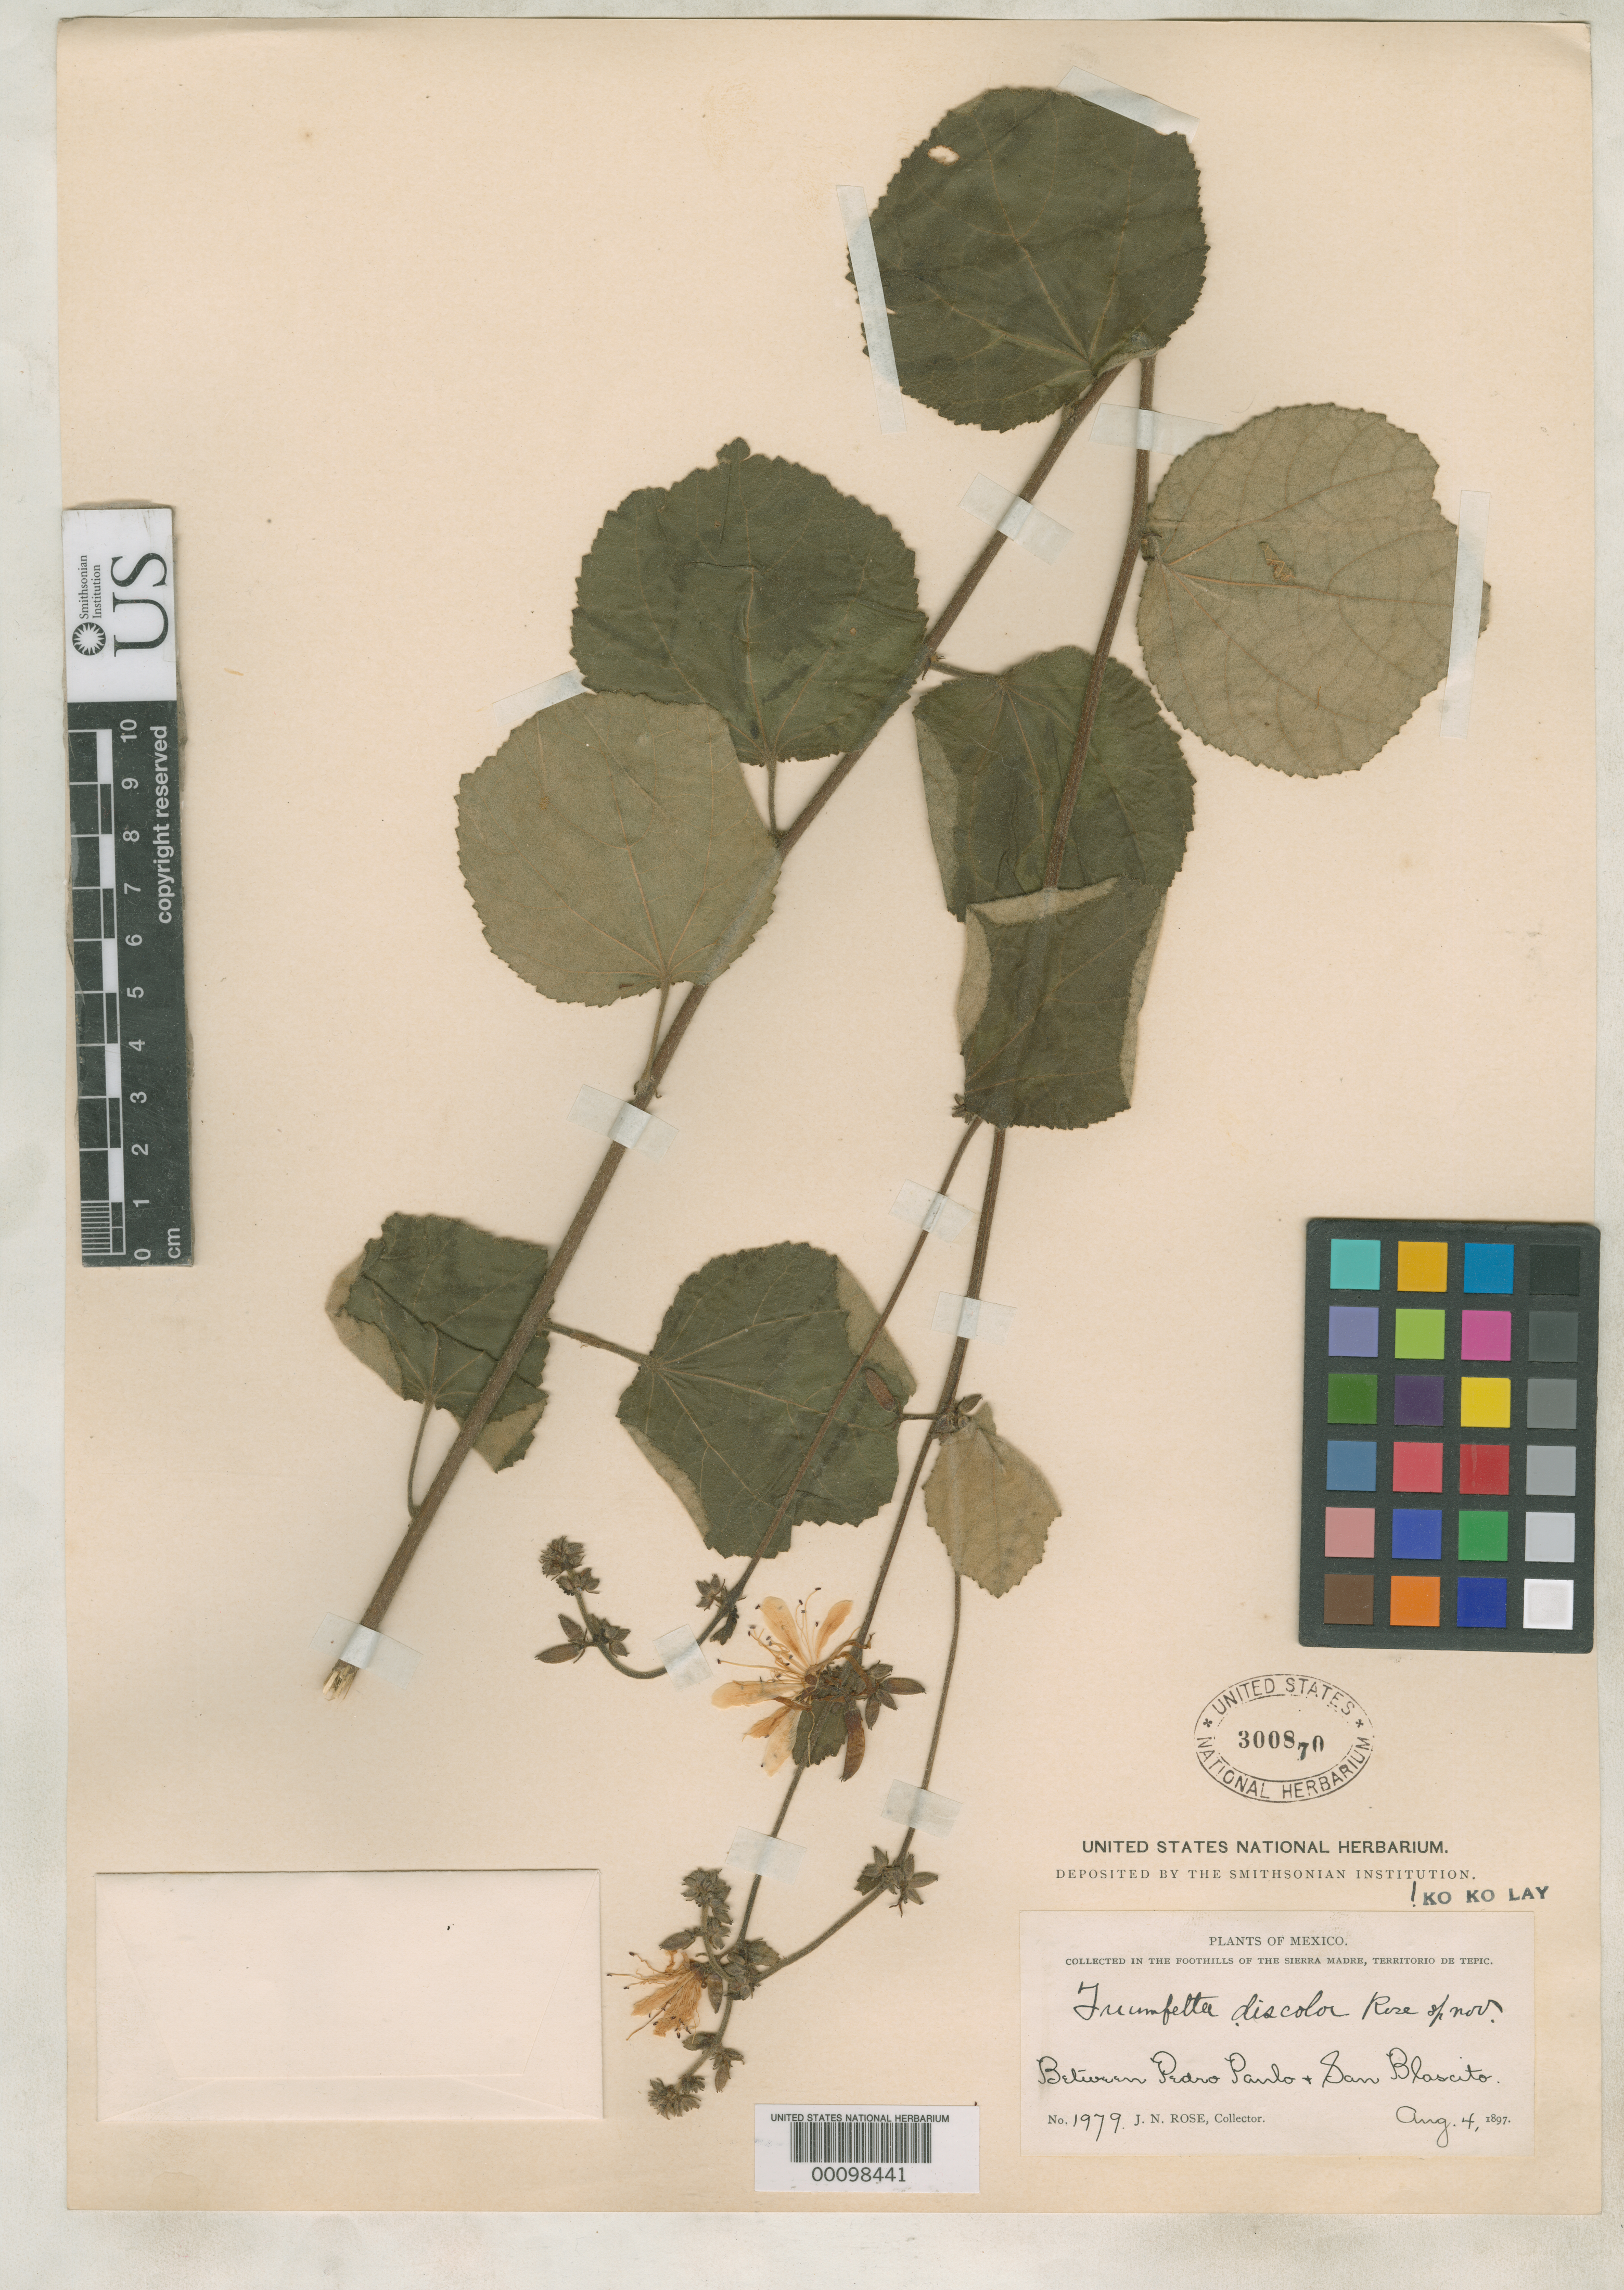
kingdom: Plantae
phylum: Tracheophyta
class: Magnoliopsida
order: Malvales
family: Malvaceae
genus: Triumfetta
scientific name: Triumfetta discolor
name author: Rose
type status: Holotype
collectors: J. N. Rose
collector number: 1979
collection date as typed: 04 Aug 1897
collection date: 1897-08-04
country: Mexico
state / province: Nayarit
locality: Between Pedro Paulo and San Blascito.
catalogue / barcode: US 300870